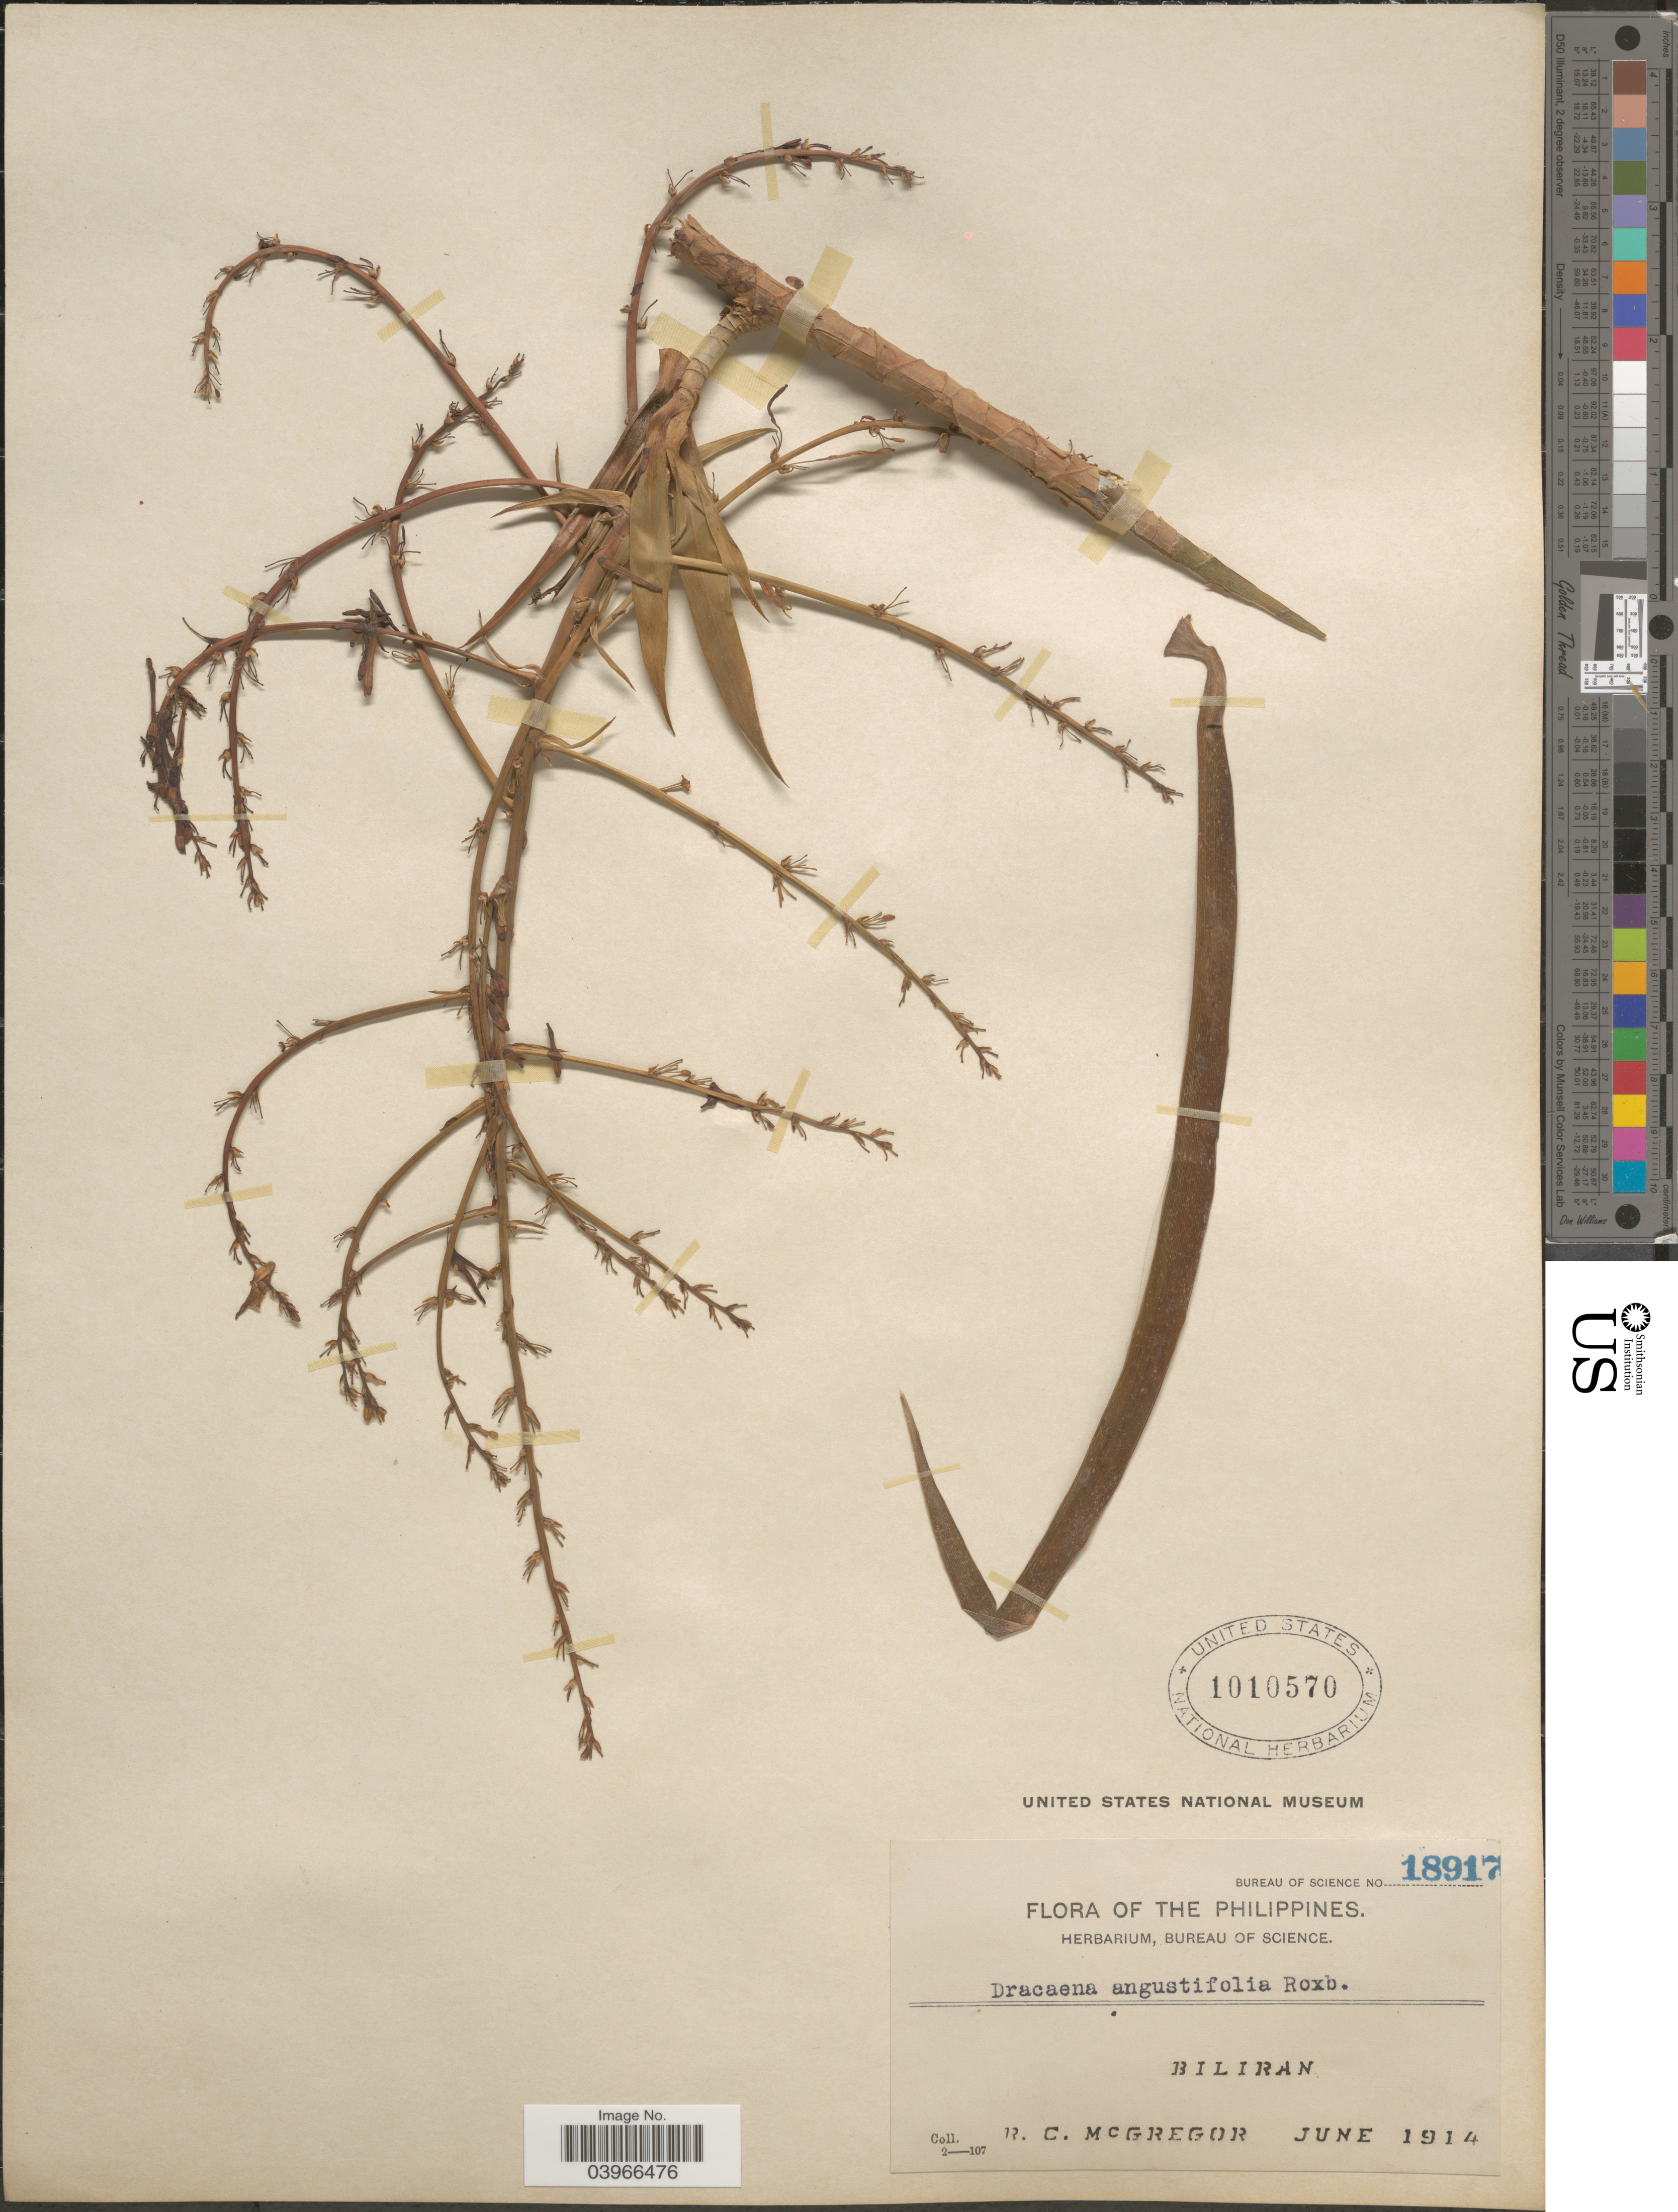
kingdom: Plantae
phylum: Tracheophyta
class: Liliopsida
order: Asparagales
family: Asparagaceae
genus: Dracaena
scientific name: Dracaena angustifolia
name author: (Medik.) Roxb.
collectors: R. C. McGregor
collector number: Bureau of Science 18917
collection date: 1914-06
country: Philippines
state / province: Eastern Visayas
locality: Biliran.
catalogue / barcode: US 1010570